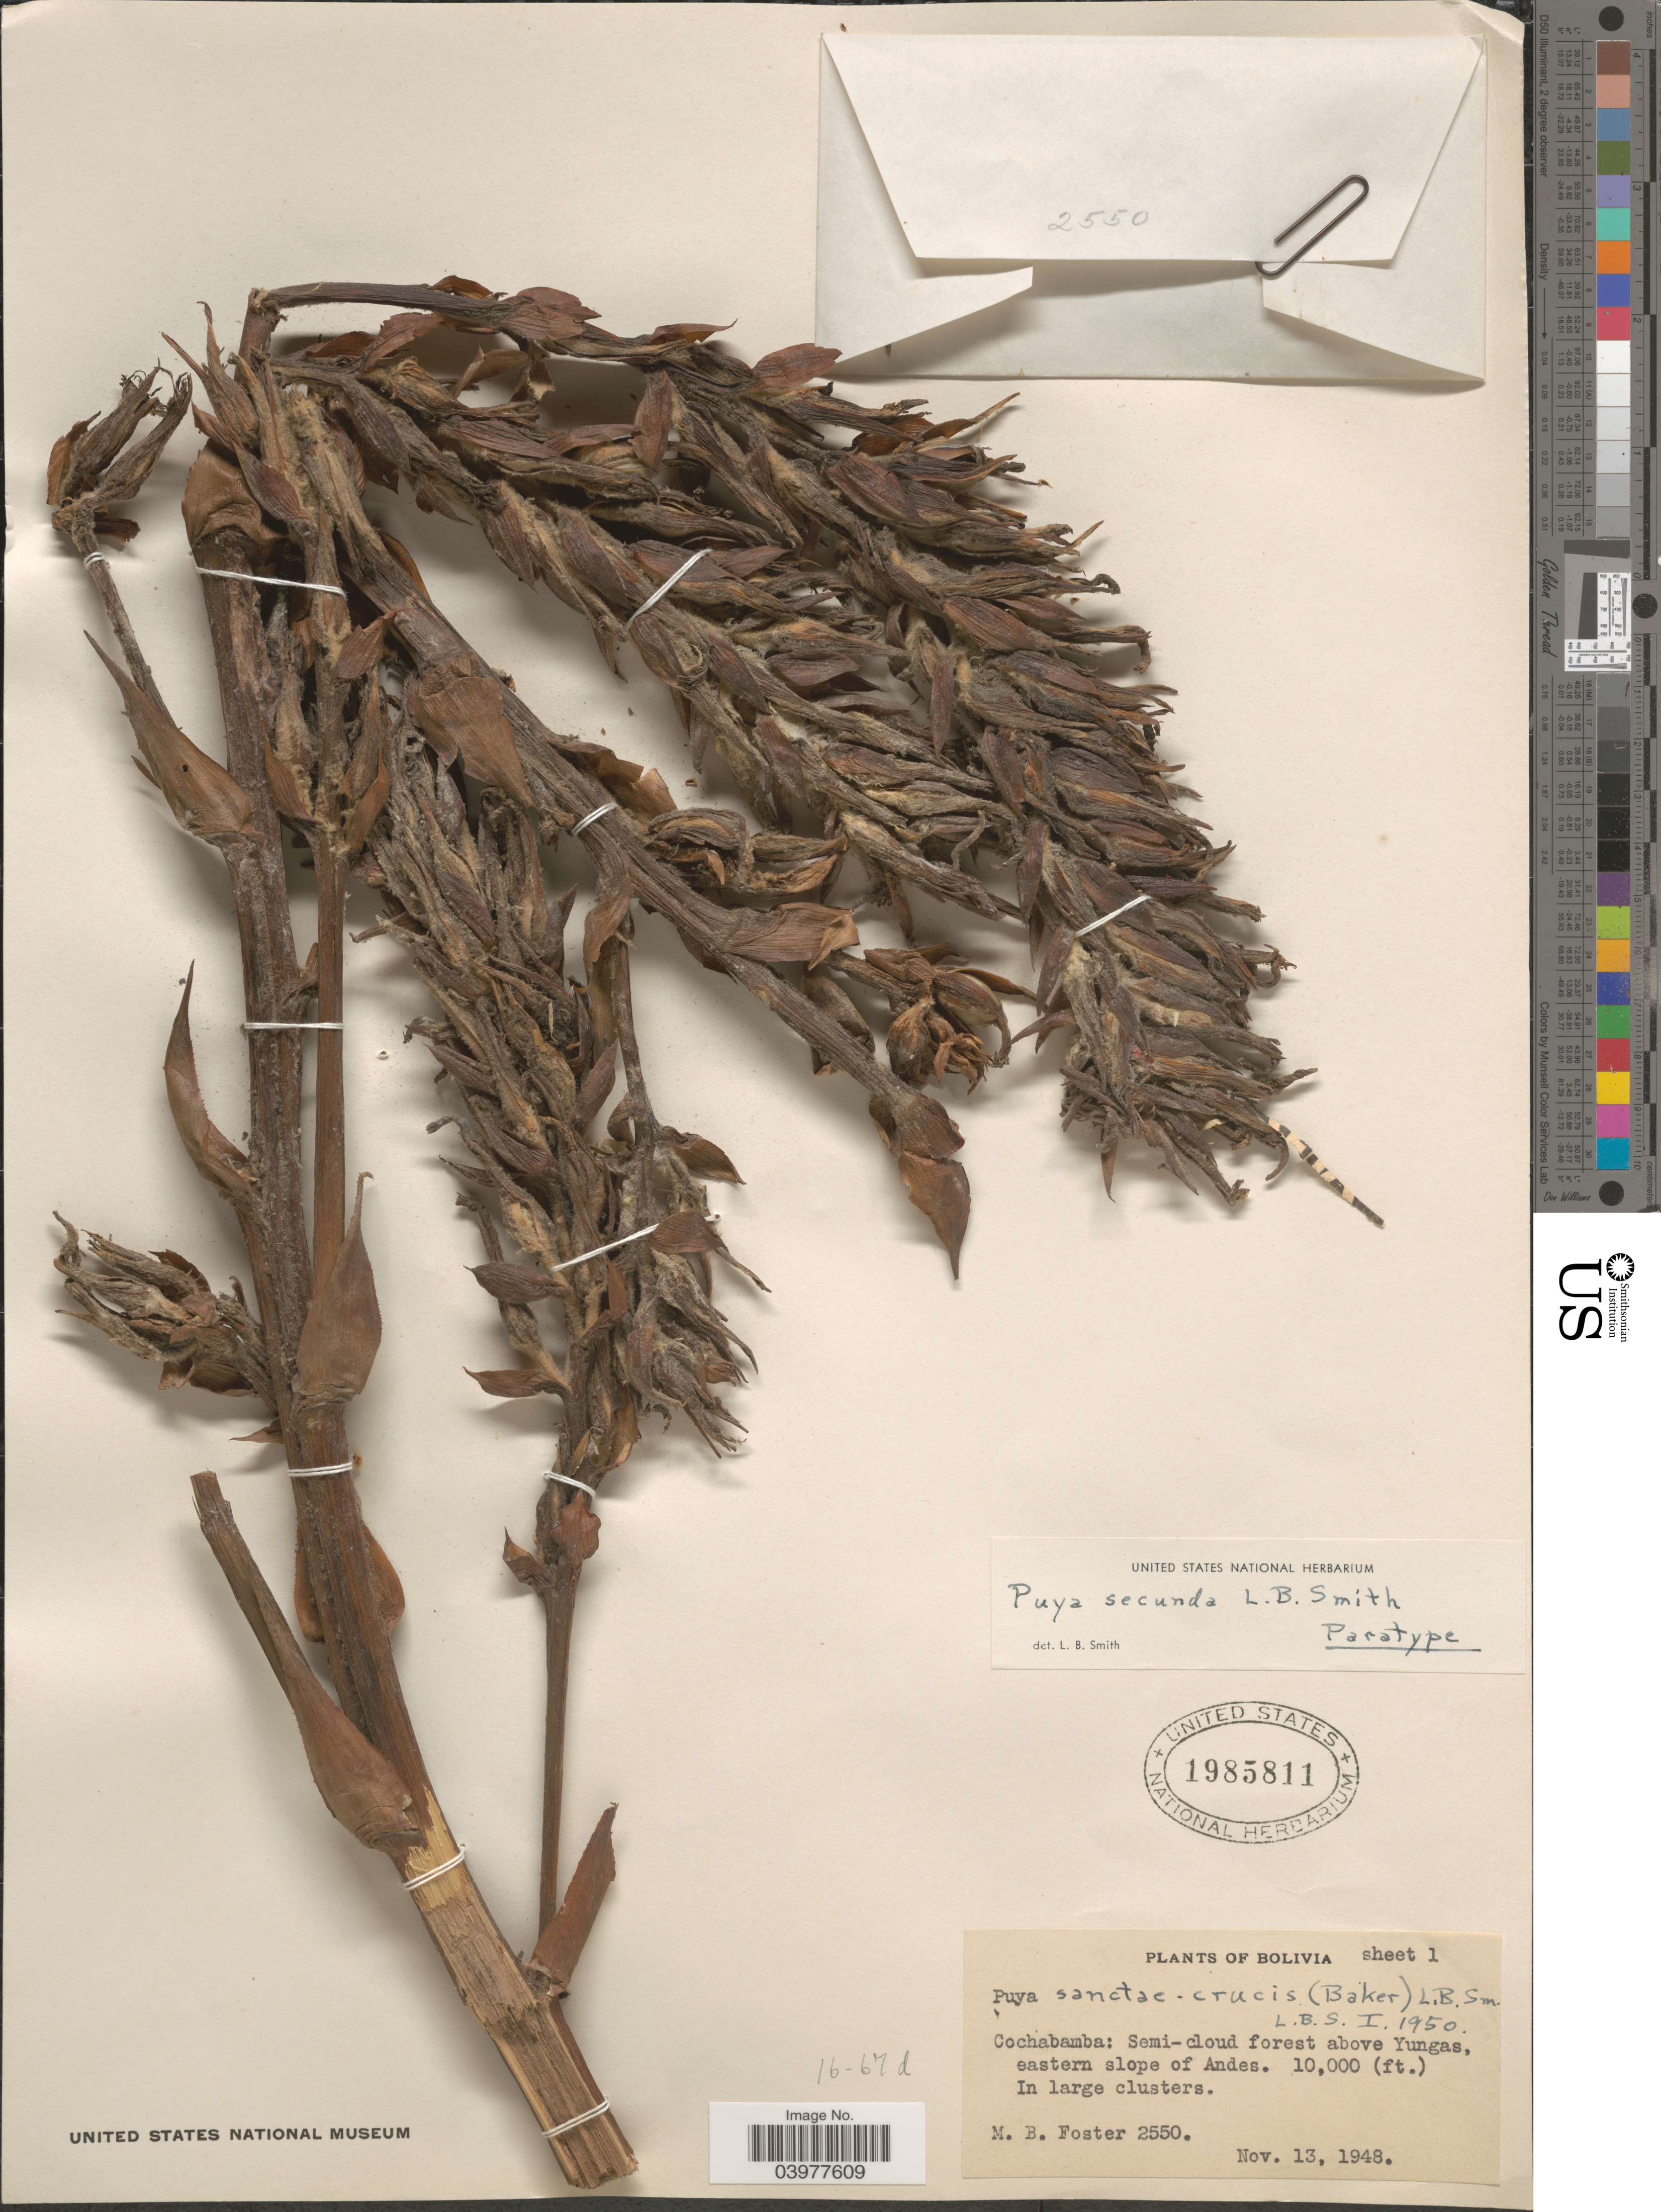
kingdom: Plantae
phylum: Tracheophyta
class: Liliopsida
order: Poales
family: Bromeliaceae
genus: Puya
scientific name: Puya secunda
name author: L.B. Sm.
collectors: M. B. Foster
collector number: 2550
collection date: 1948-11-13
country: Bolivia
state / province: Cochabamba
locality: Semi-cloud forest above Yungas, eastern slope of Andes.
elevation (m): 3048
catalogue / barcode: US 1985811